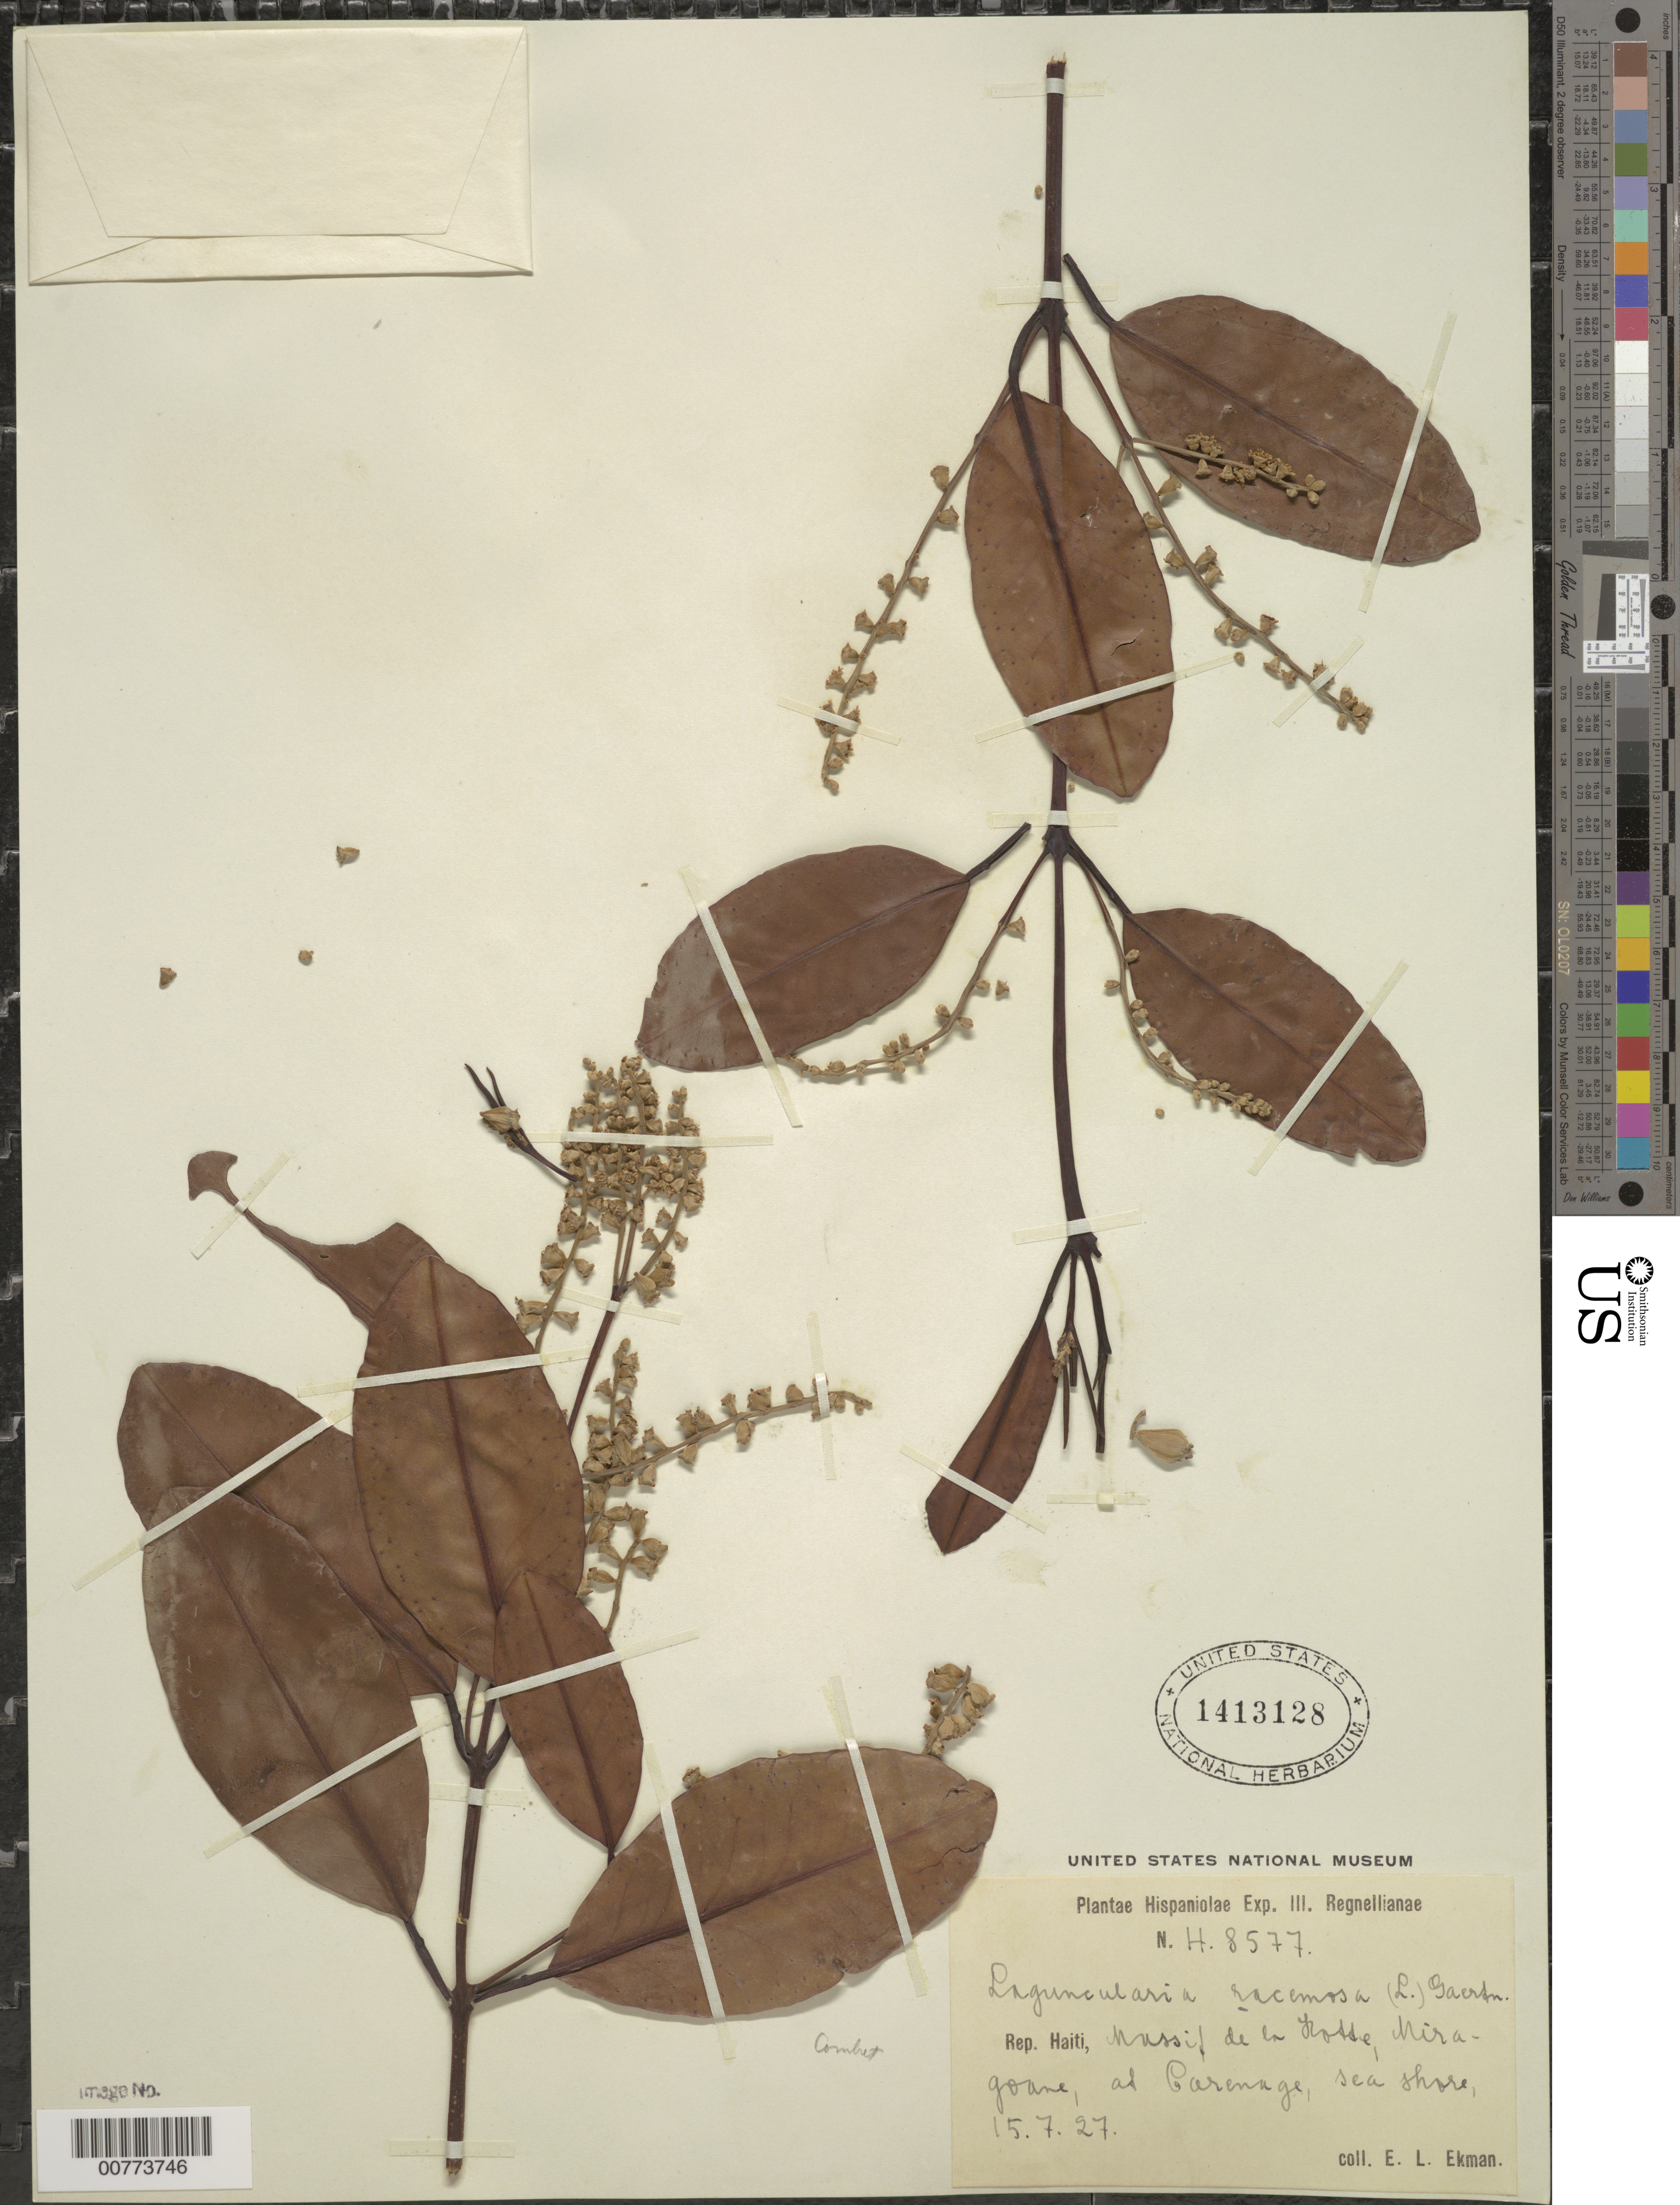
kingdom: Plantae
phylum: Tracheophyta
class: Magnoliopsida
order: Myrtales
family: Combretaceae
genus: Laguncularia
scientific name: Laguncularia racemosa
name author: (L.) C.F. Gaertn.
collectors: E. L. Ekman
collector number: H 8577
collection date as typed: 15 Jul 1927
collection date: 1927-07-15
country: Haiti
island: Hispaniola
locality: Massif de la Hotte, Miragoane, at Carenage.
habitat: Sea shore.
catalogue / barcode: US 1413128